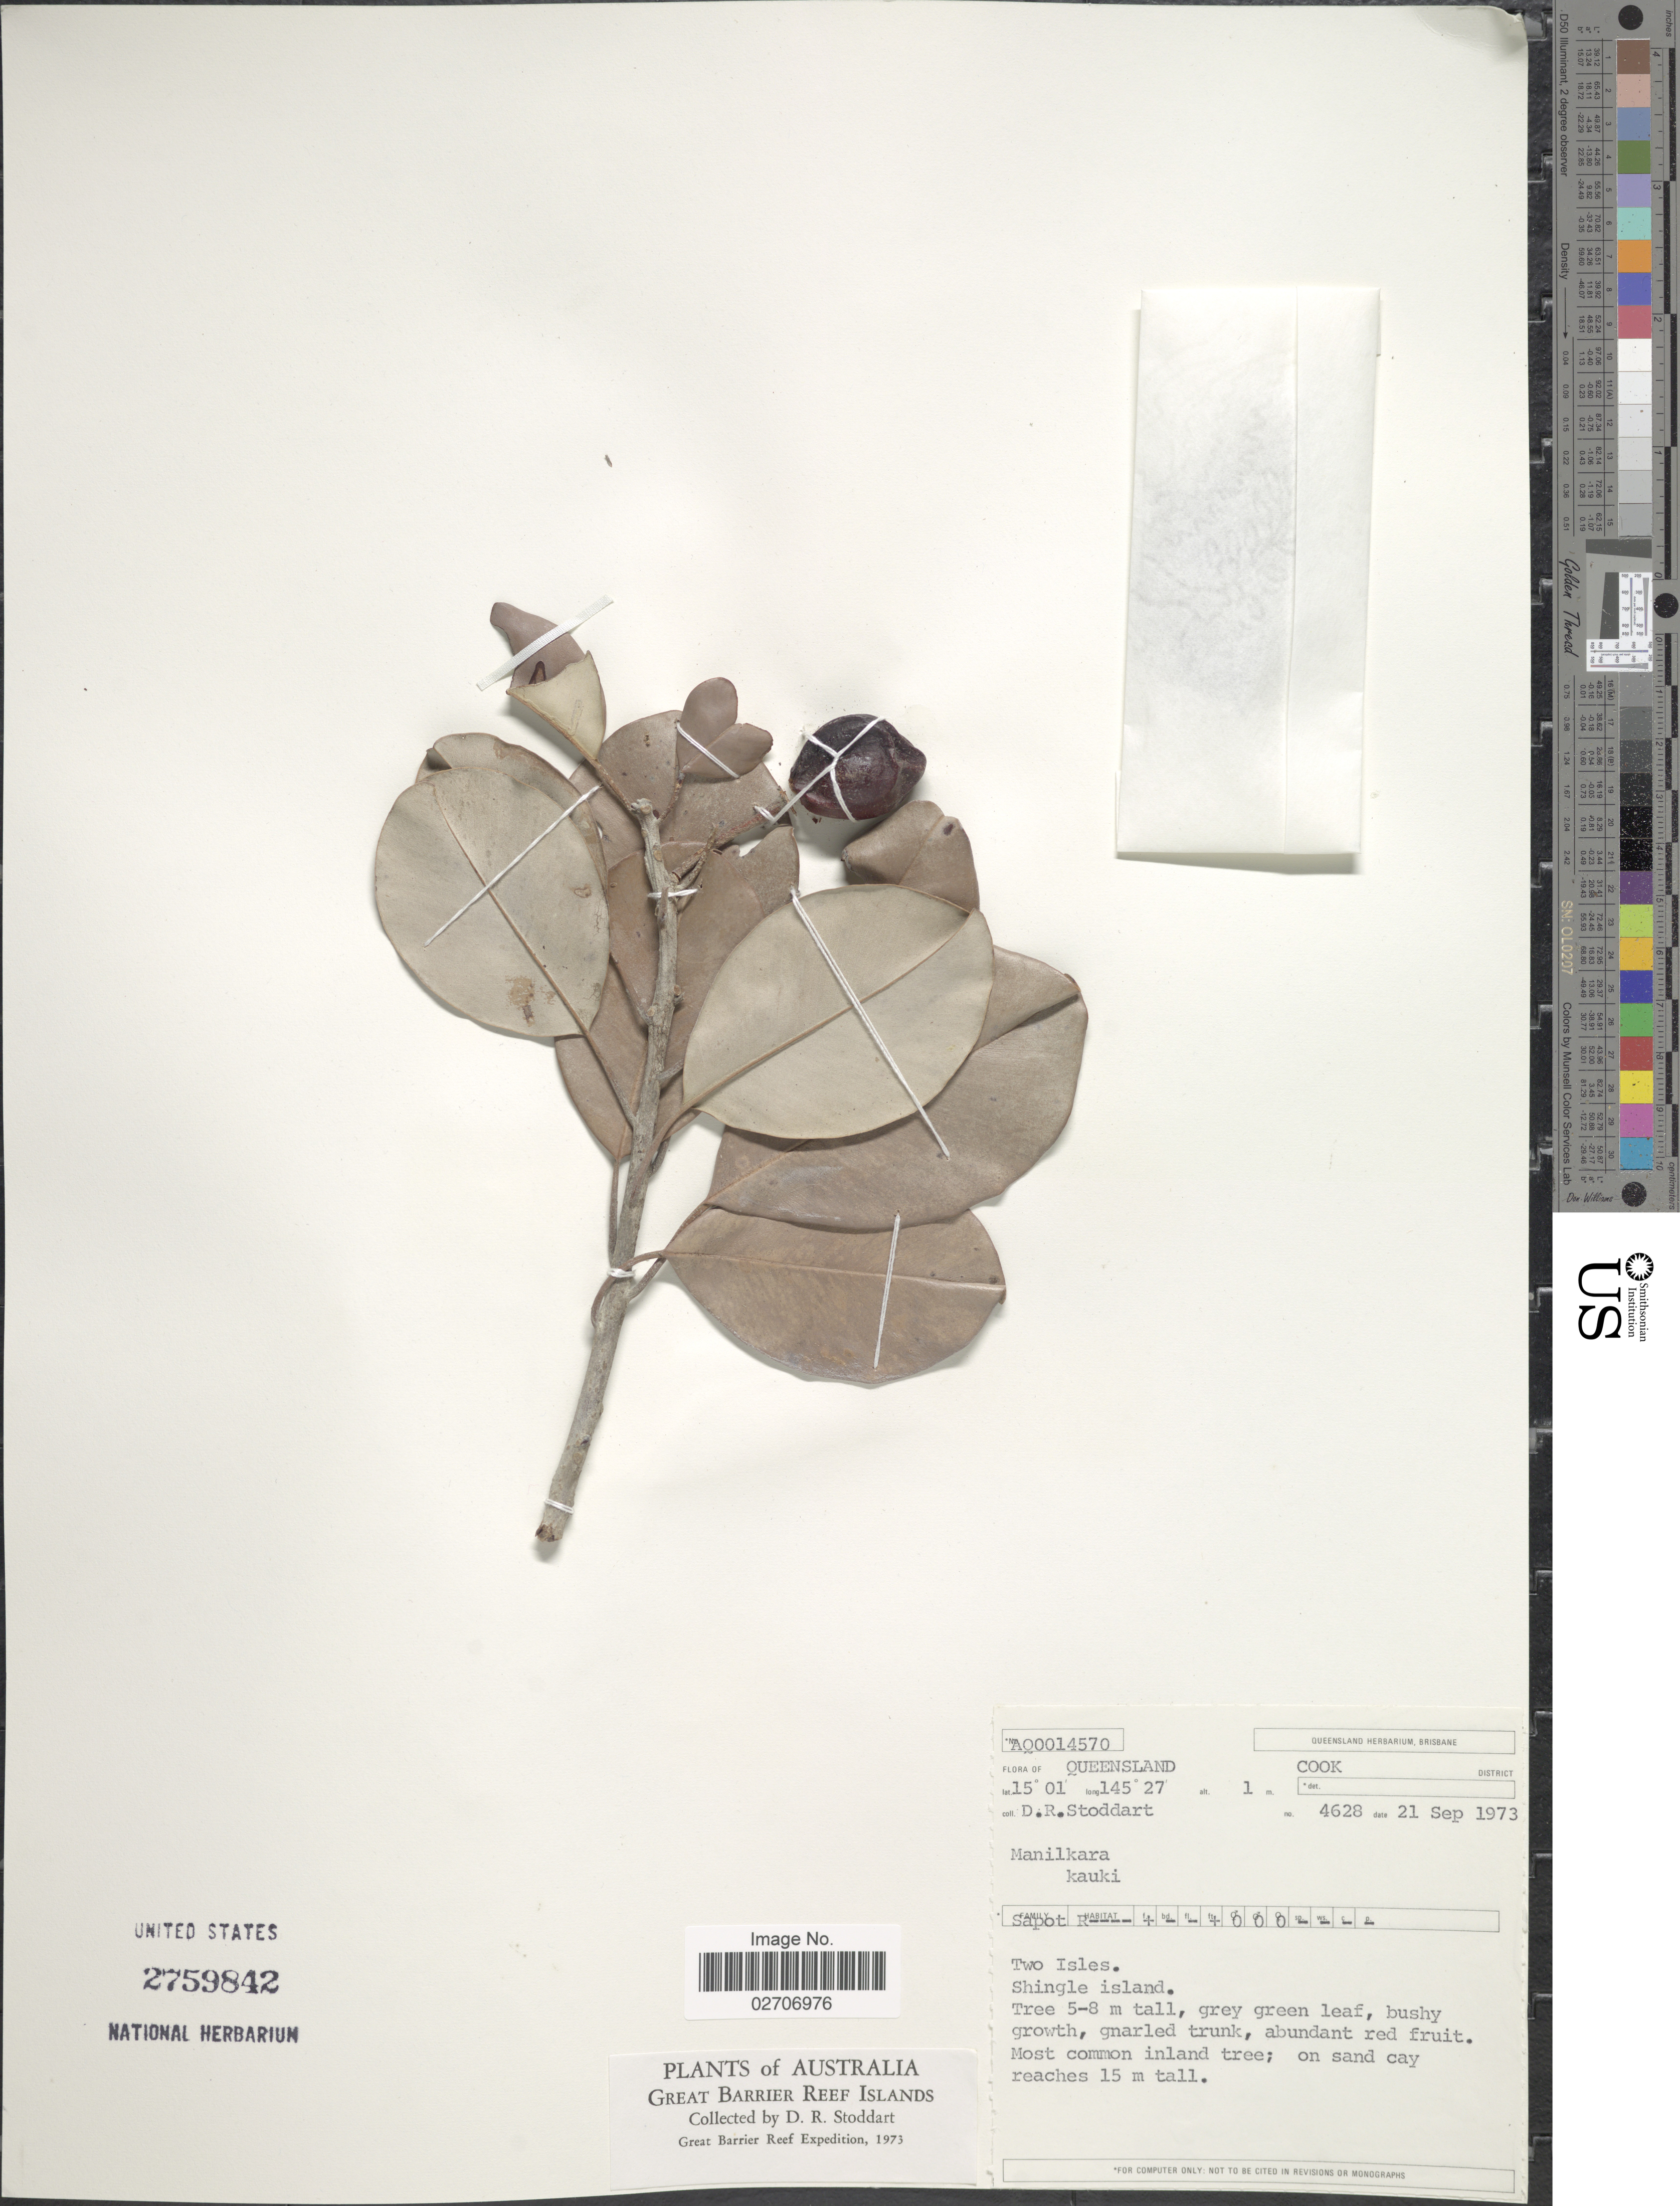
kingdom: Plantae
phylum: Tracheophyta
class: Magnoliopsida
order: Ericales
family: Sapotaceae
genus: Manilkara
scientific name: Manilkara kauki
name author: (L.) Dubard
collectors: D. R. Stoddart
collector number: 4628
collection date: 1973-09-21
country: Australia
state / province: Queensland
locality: Great Barrier Reef Islands, Cook District, Two Isles, Shingle island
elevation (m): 1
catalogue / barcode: US 2759842